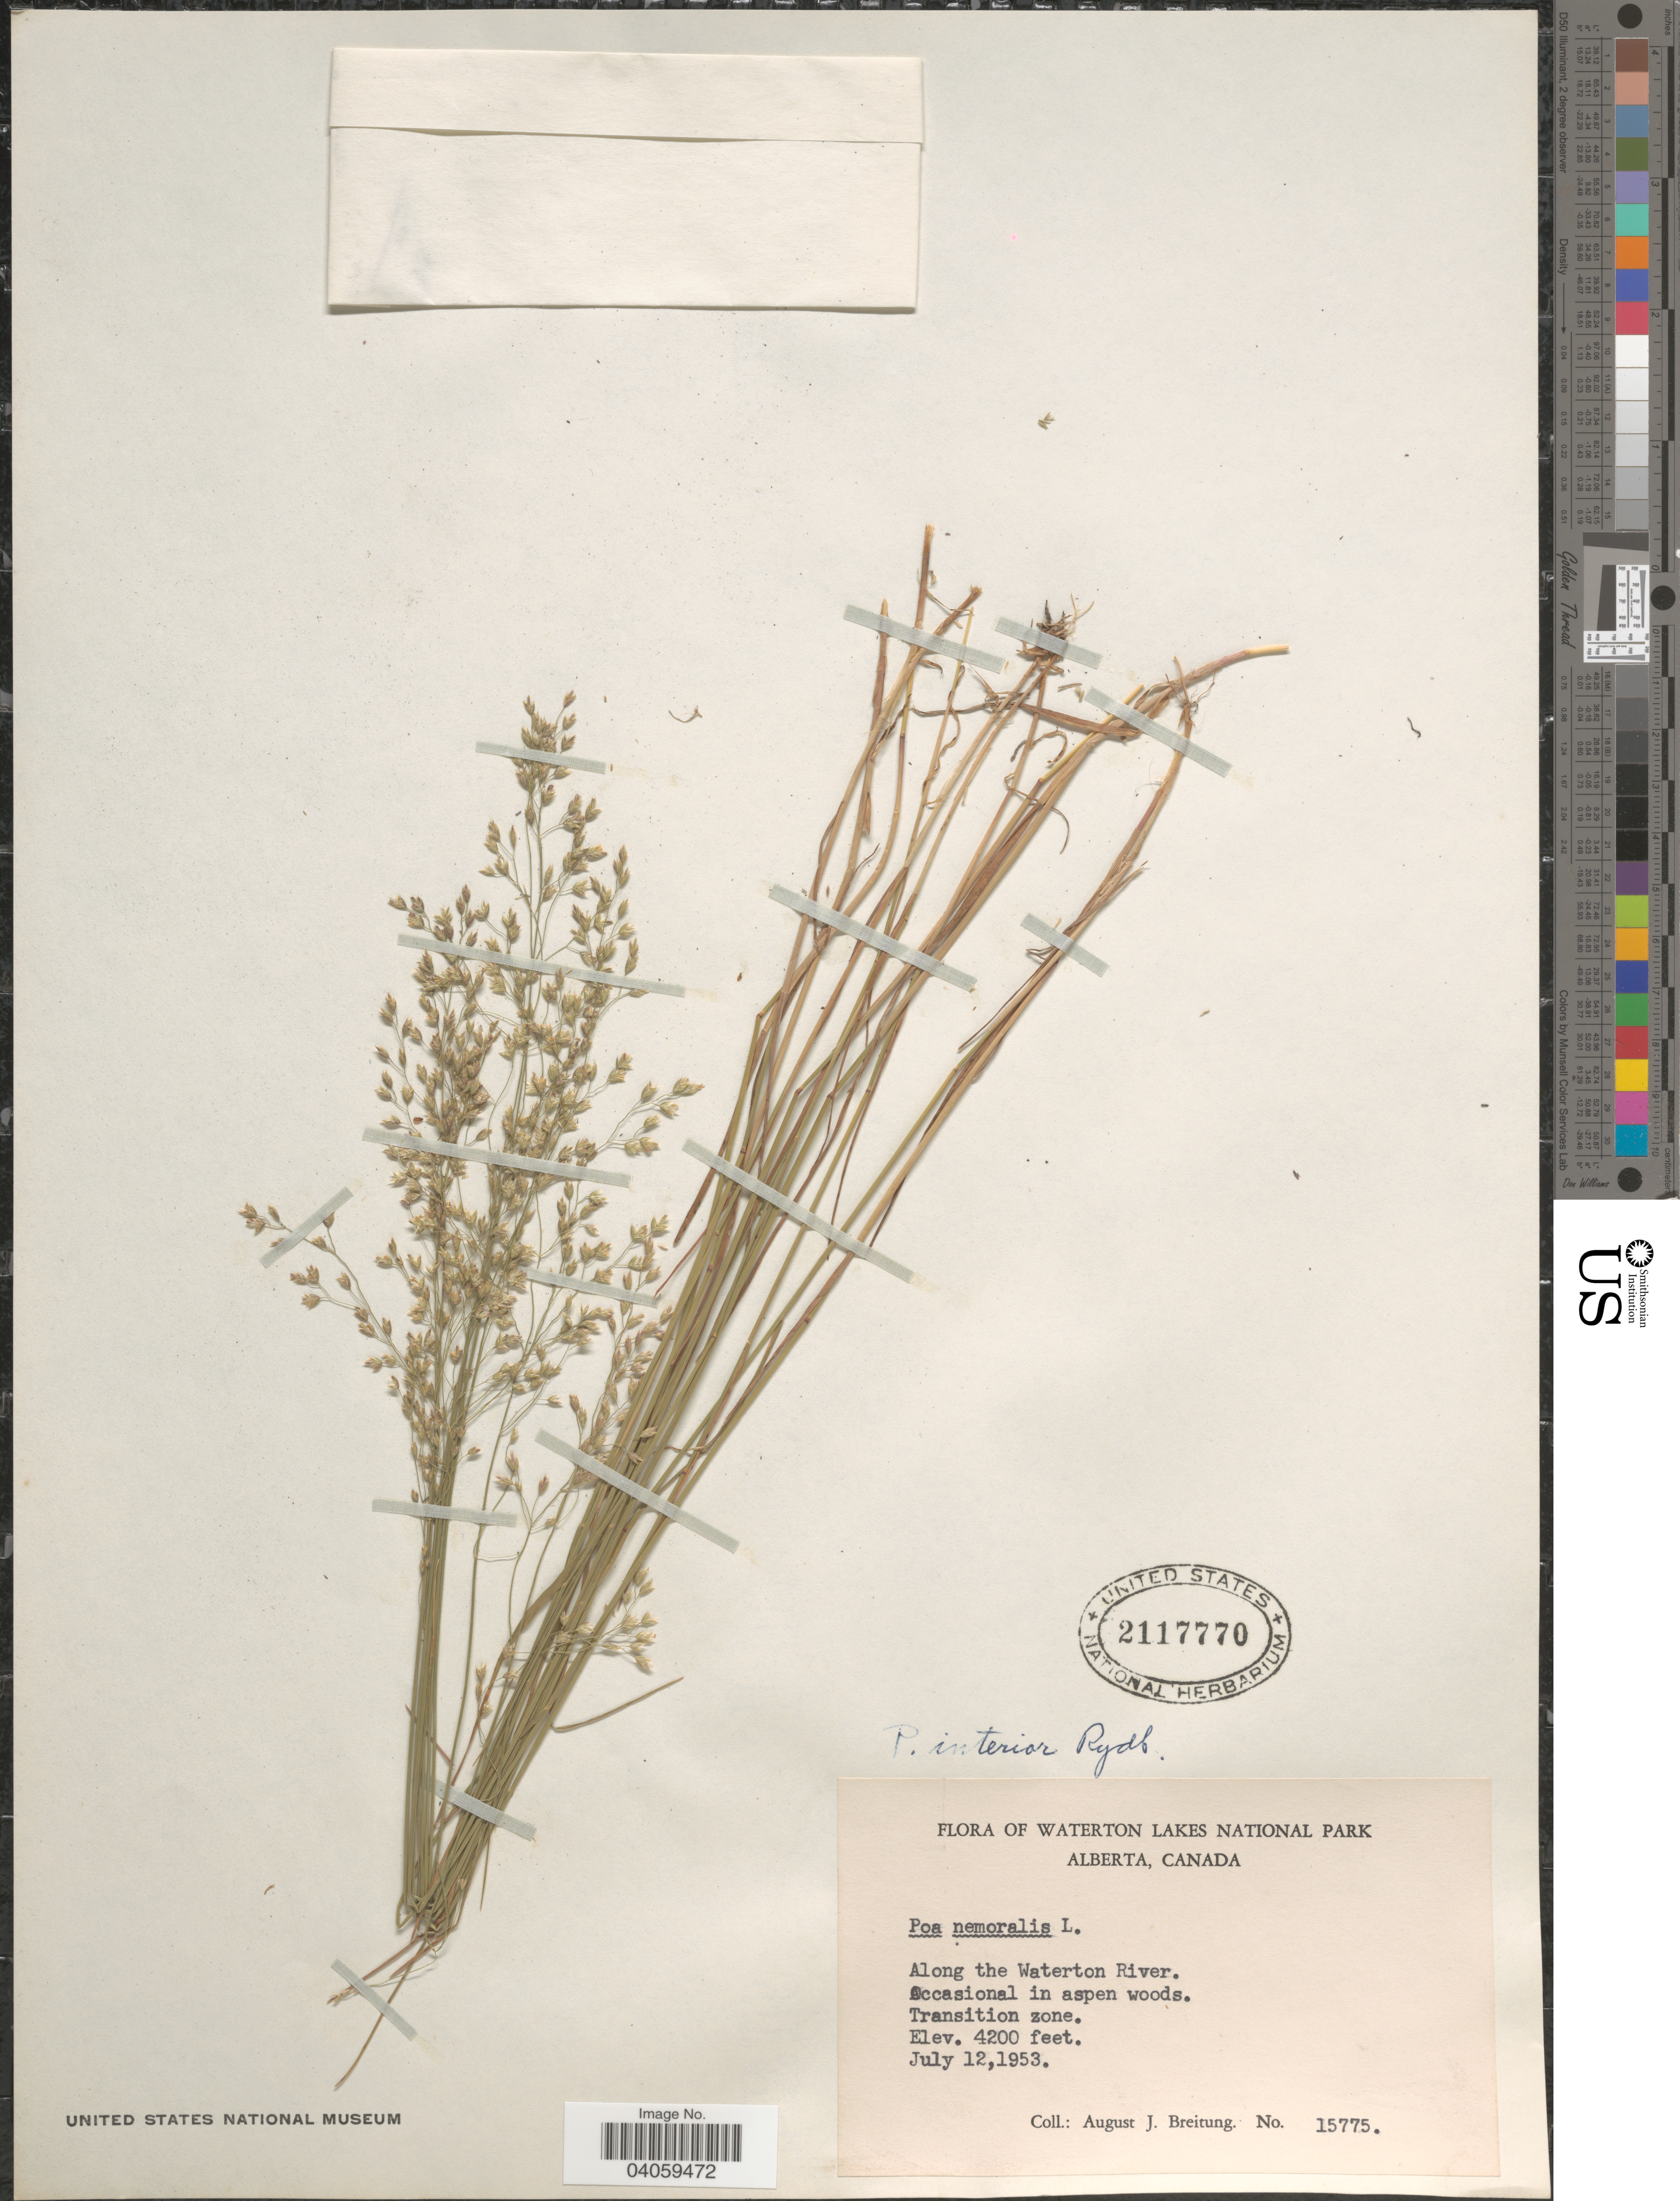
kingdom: Plantae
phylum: Tracheophyta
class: Liliopsida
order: Poales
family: Poaceae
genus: Poa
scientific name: Poa interior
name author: Rydb.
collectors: A. Breitung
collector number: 15775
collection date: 1953-07-12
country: Canada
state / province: Alberta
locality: Waterton Lakes National Park. Along the Waterton River. Transition zone.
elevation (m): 1280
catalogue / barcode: US 2117770